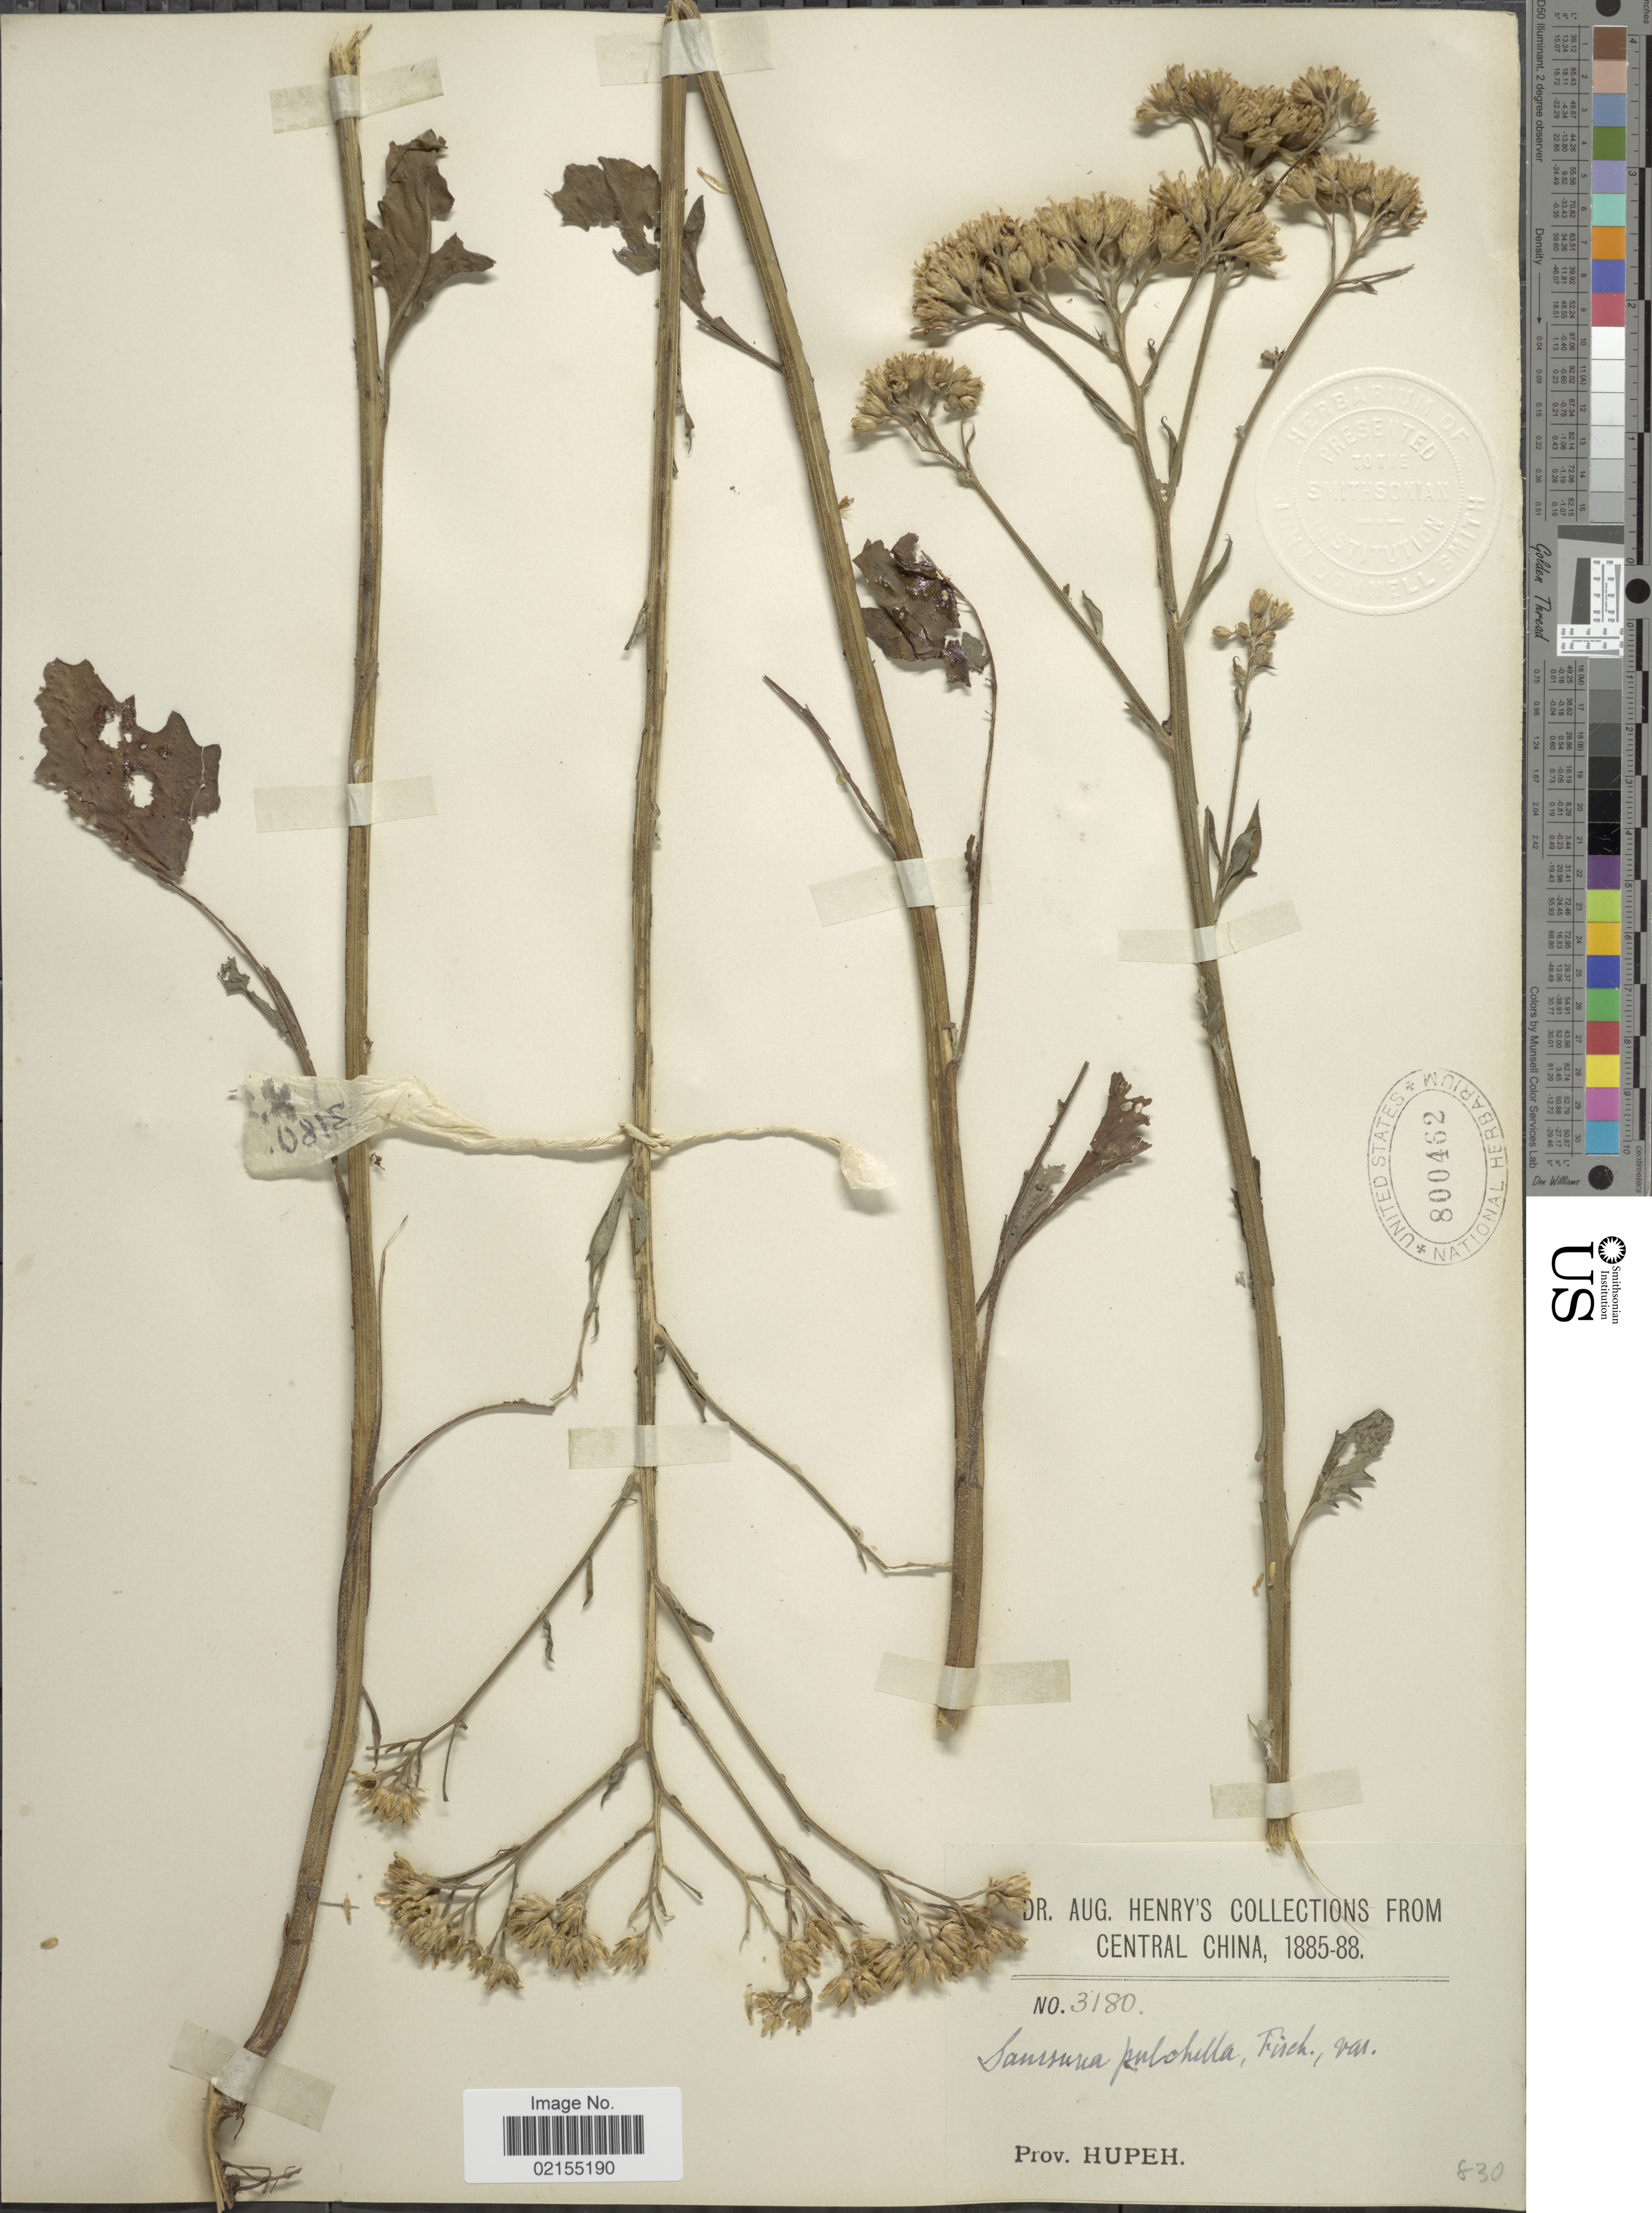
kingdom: Plantae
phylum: Tracheophyta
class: Magnoliopsida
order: Asterales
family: Asteraceae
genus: Saussurea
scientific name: Saussurea japonica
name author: (Thunb.) DC.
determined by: Chen, Yousheng S.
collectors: A. Henry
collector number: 3180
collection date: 1885/1888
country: China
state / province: Hubei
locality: Central China, Prov. Hupeh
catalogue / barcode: US 800462